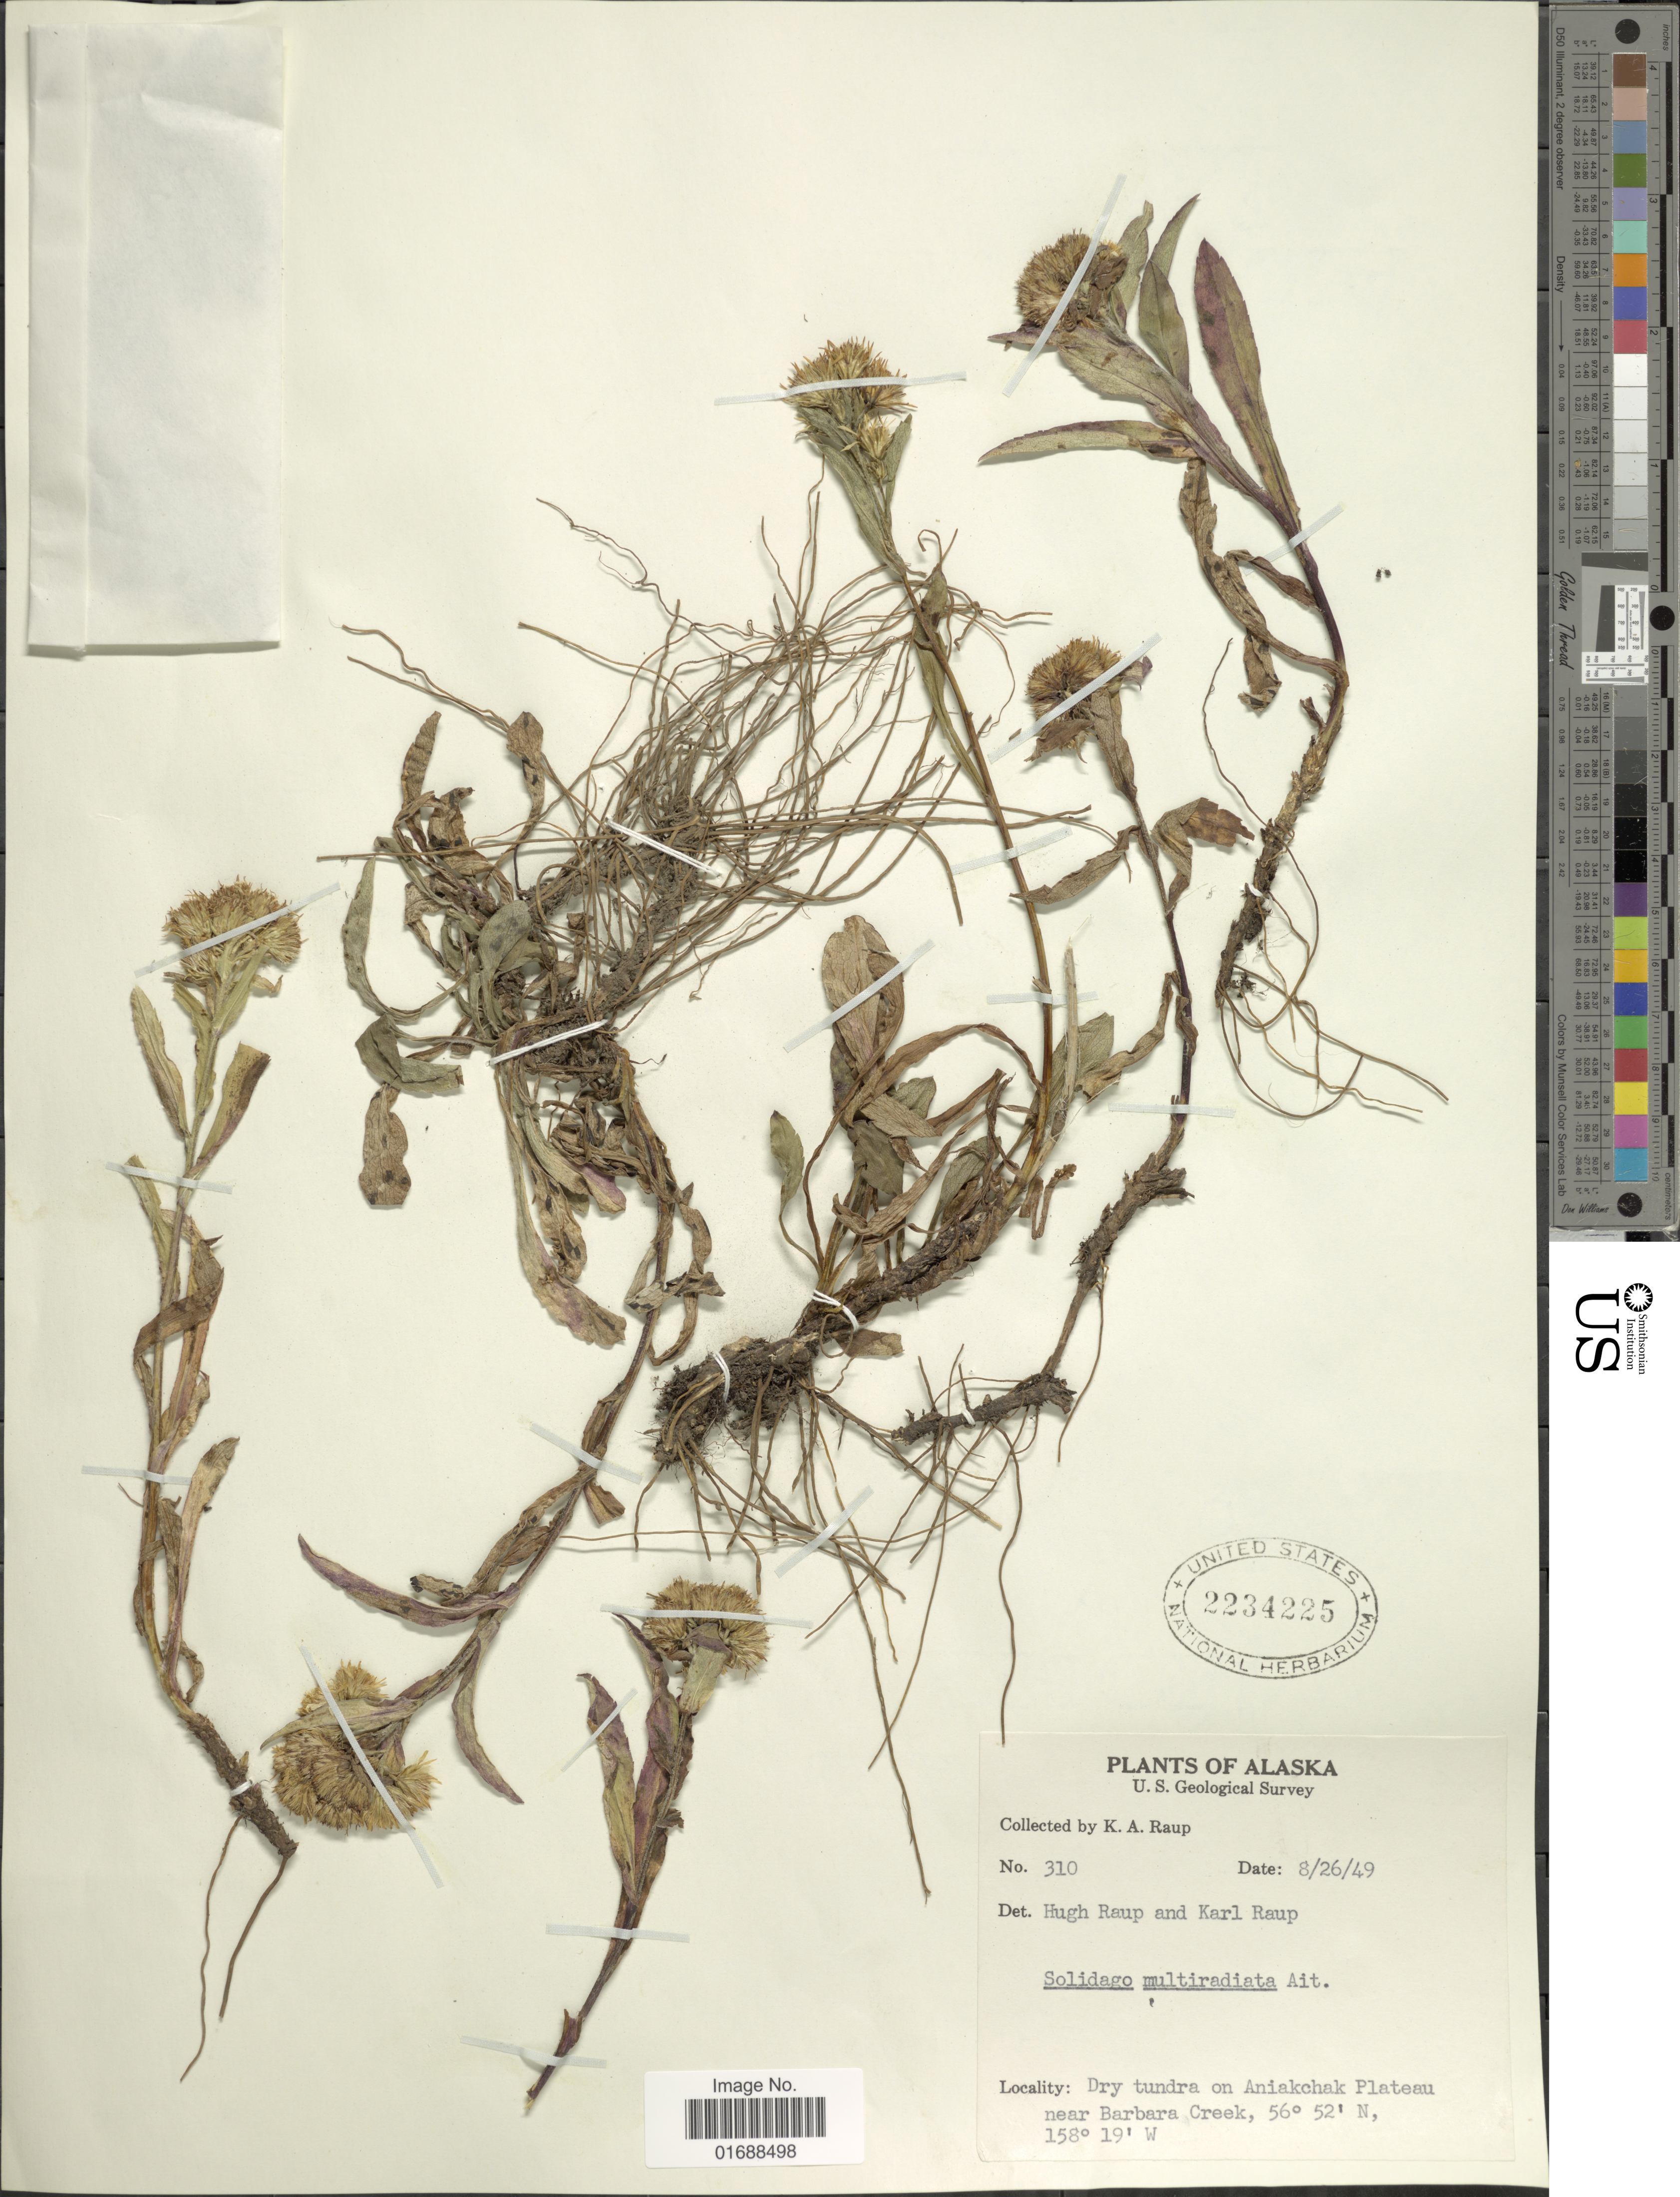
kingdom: Plantae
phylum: Tracheophyta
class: Magnoliopsida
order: Asterales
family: Asteraceae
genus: Solidago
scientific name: Solidago multiradiata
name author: Aiton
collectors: K. Raup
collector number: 310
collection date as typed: Transcribed d/m/y: 26/8/49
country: United States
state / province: Alaska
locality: Dry tundra on Aniakchak Plateau near Barbara Creek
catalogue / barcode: US 2234225